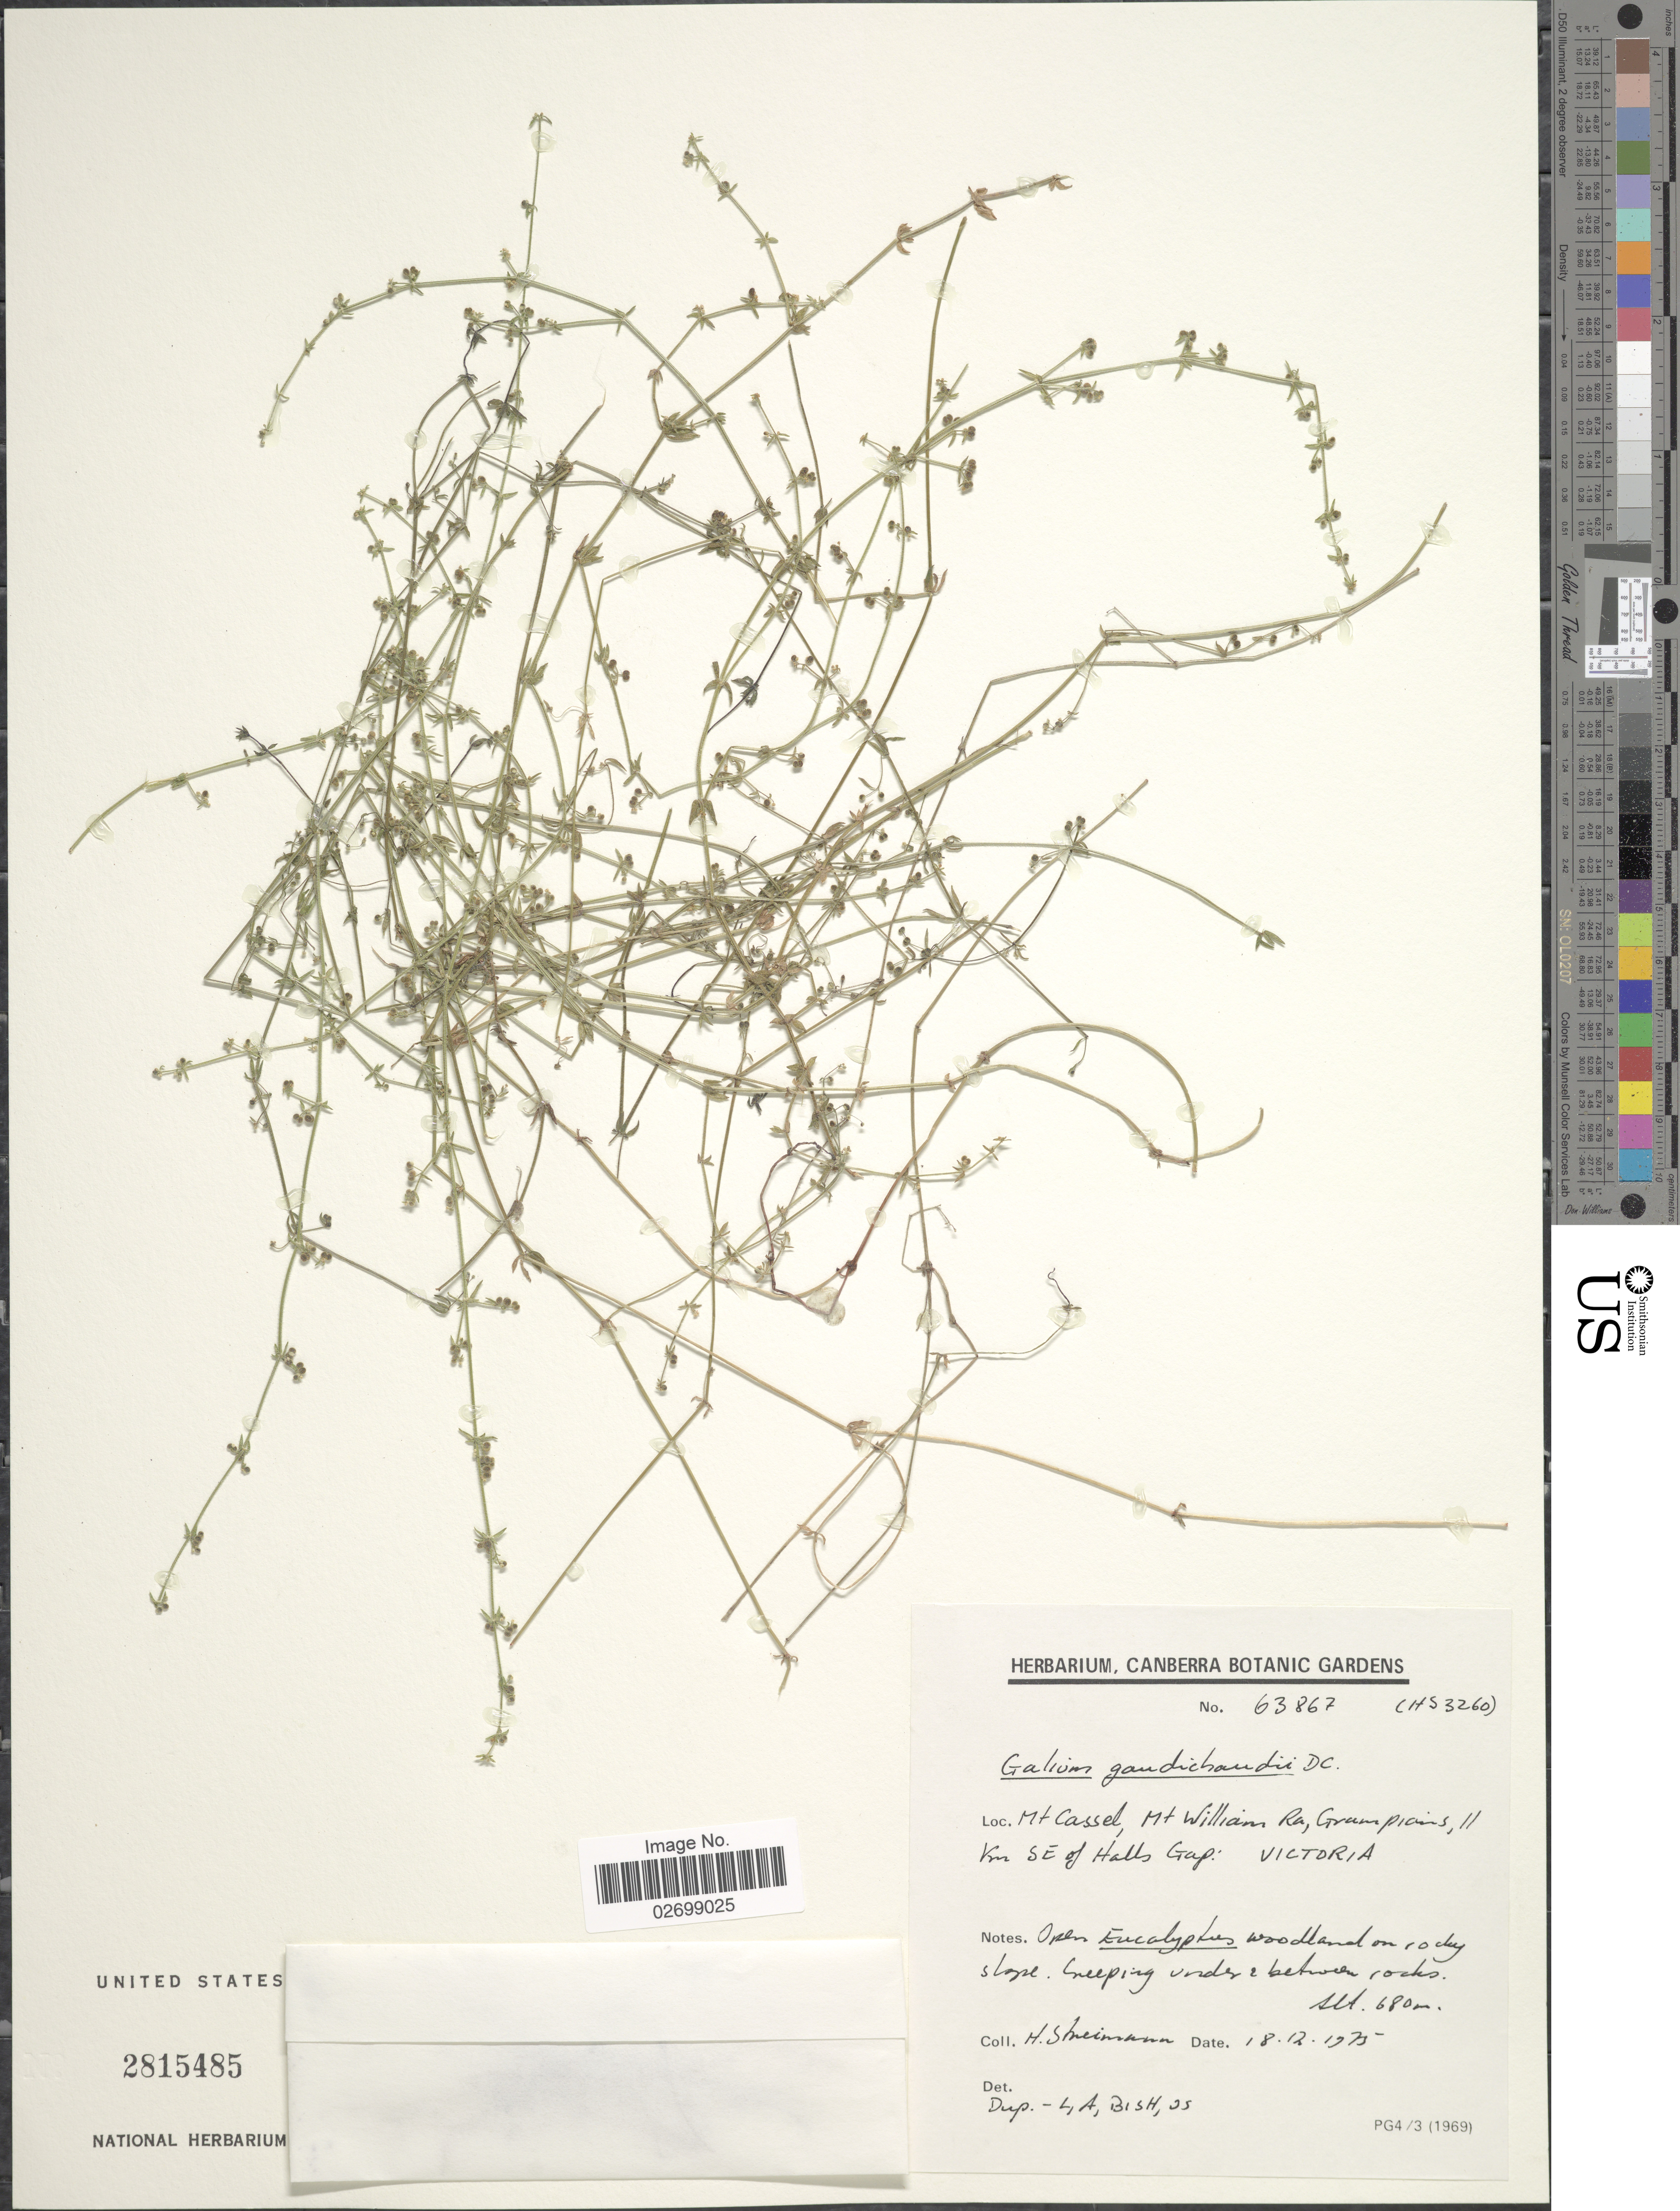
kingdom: Plantae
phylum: Tracheophyta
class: Magnoliopsida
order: Gentianales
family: Rubiaceae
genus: Galium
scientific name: Galium gaudichaudii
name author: DC.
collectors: H. Streimann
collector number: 63867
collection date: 1975-12-18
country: Australia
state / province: Victoria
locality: Mt Cassel, Mt William Ra, Grampians, 11 Km SE of Halls Gap: Victoria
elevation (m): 680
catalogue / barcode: US 2815485